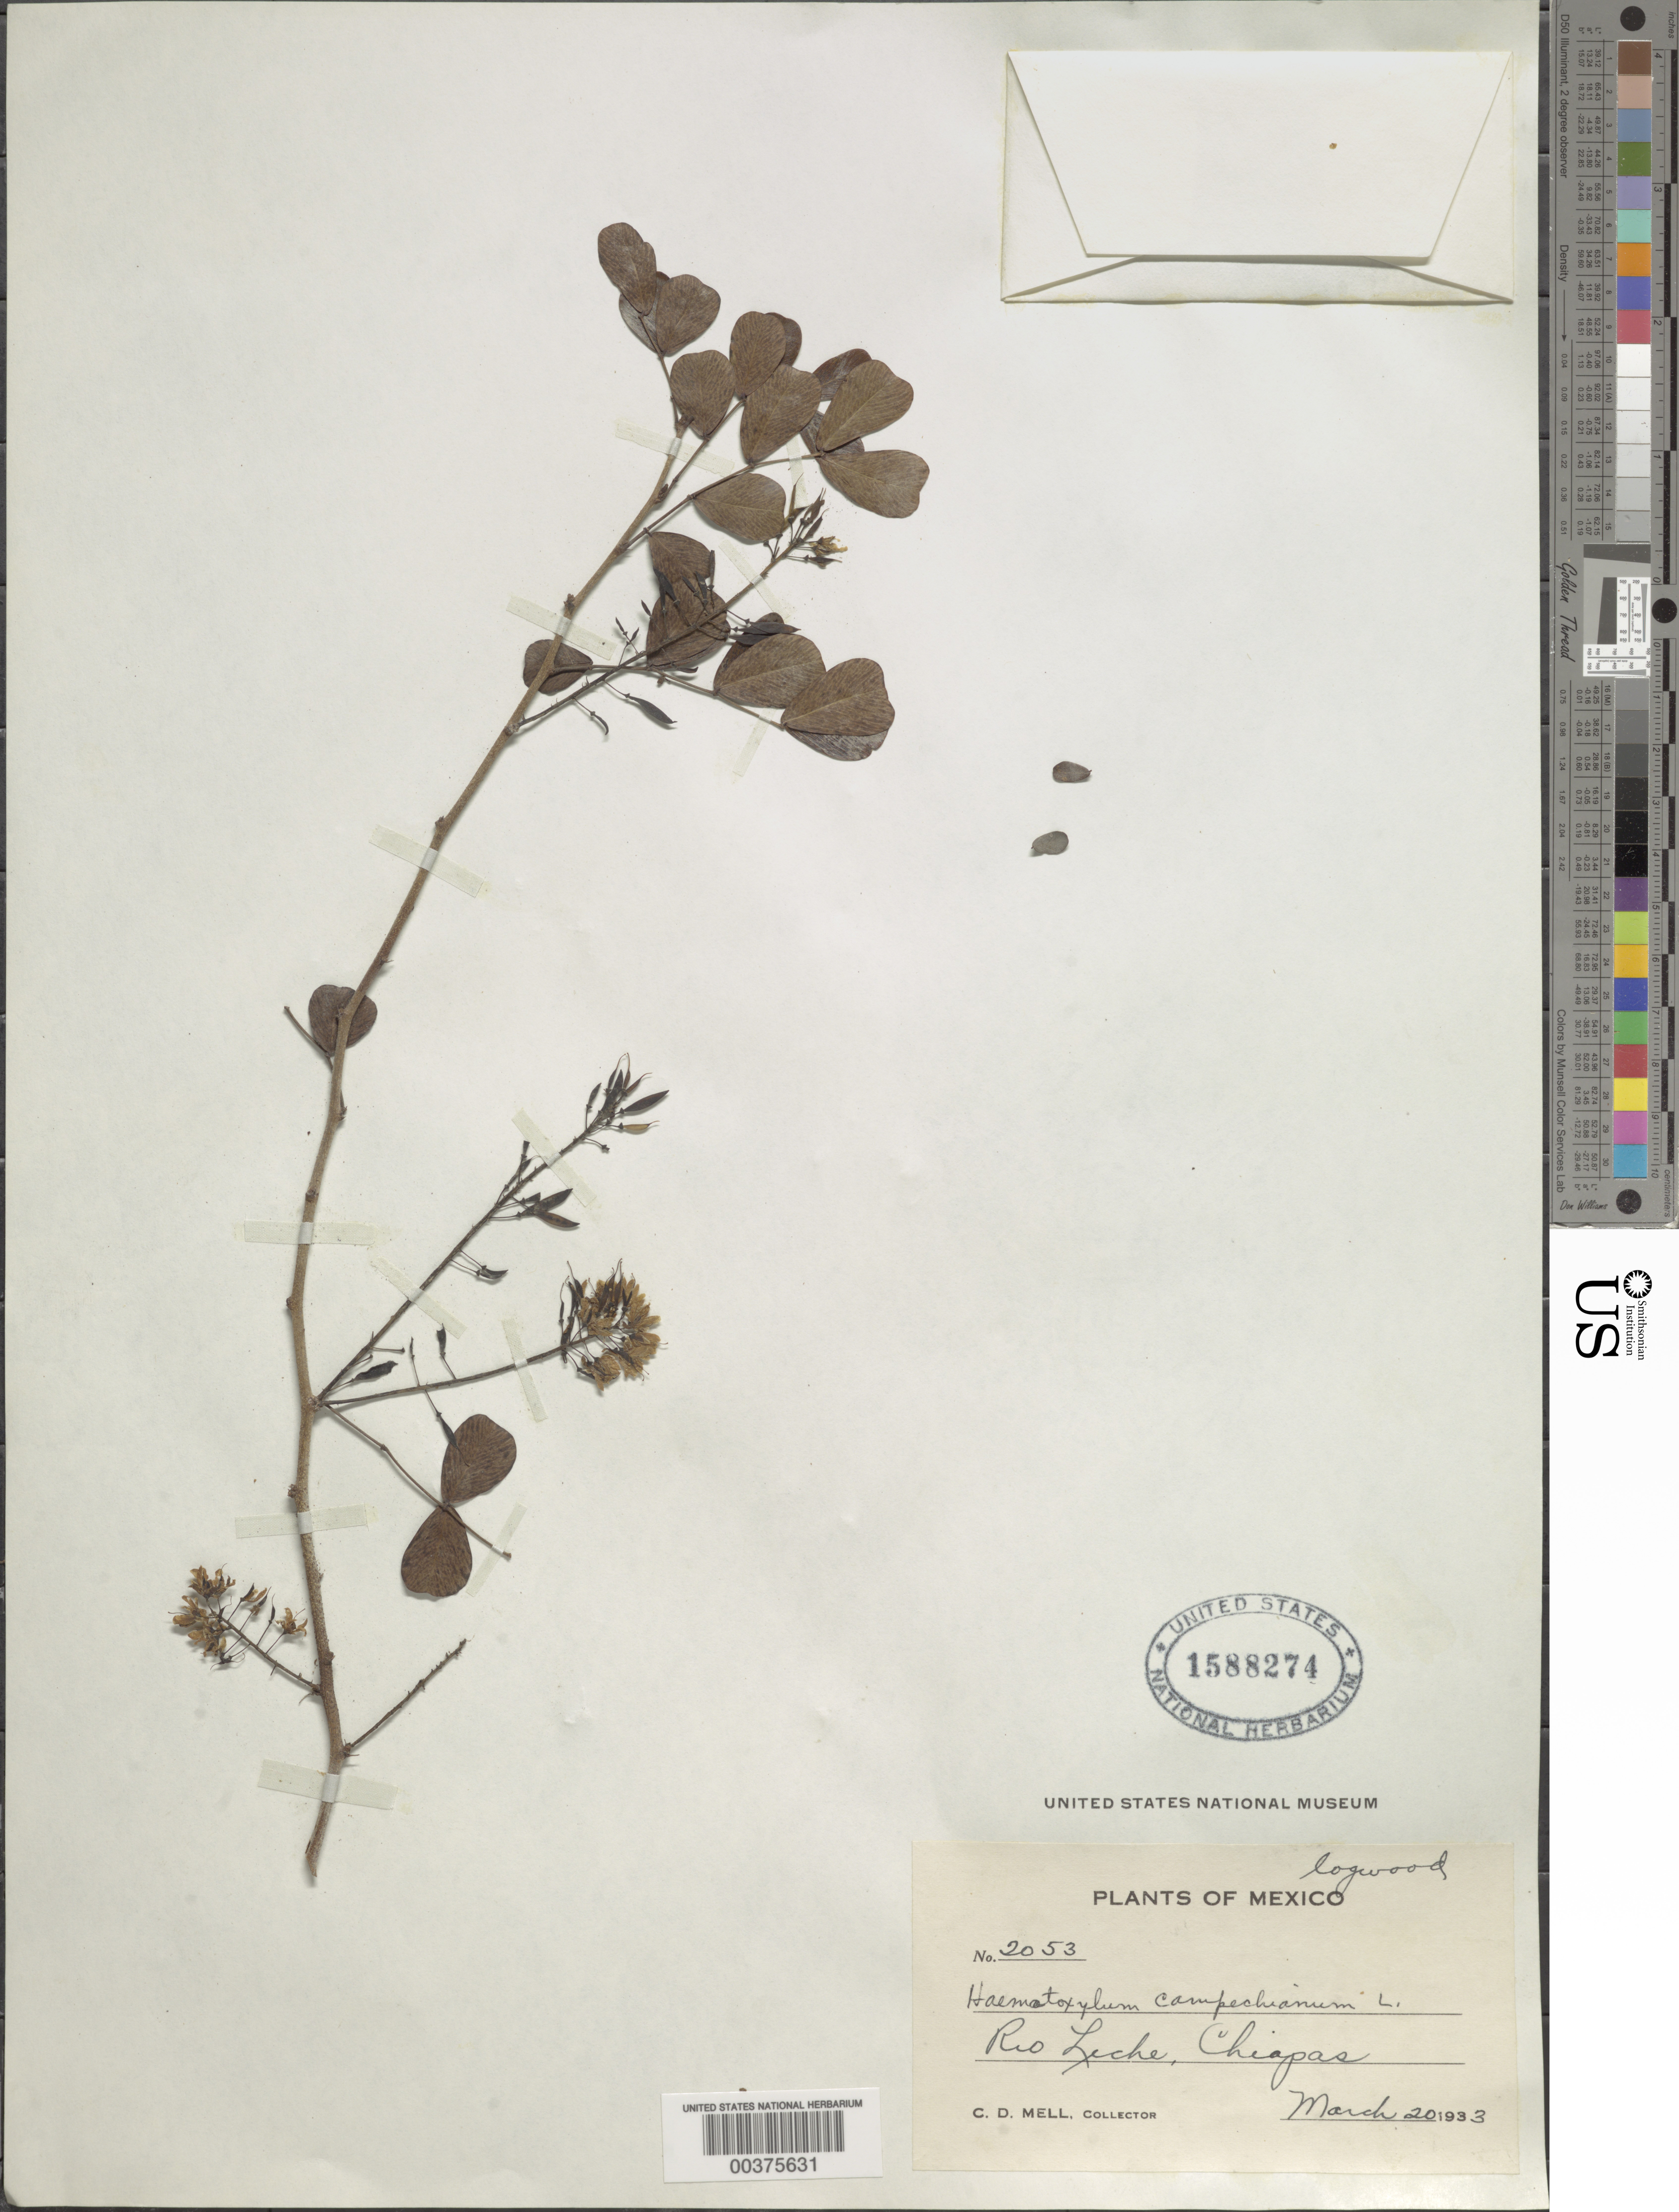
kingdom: Plantae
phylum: Tracheophyta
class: Magnoliopsida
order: Fabales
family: Fabaceae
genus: Haematoxylum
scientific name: Haematoxylum campechianum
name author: L.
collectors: C. D. Mell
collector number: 2053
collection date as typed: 20 Mar 1933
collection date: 1933-03-20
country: Mexico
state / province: Chiapas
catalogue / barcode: US 1588274